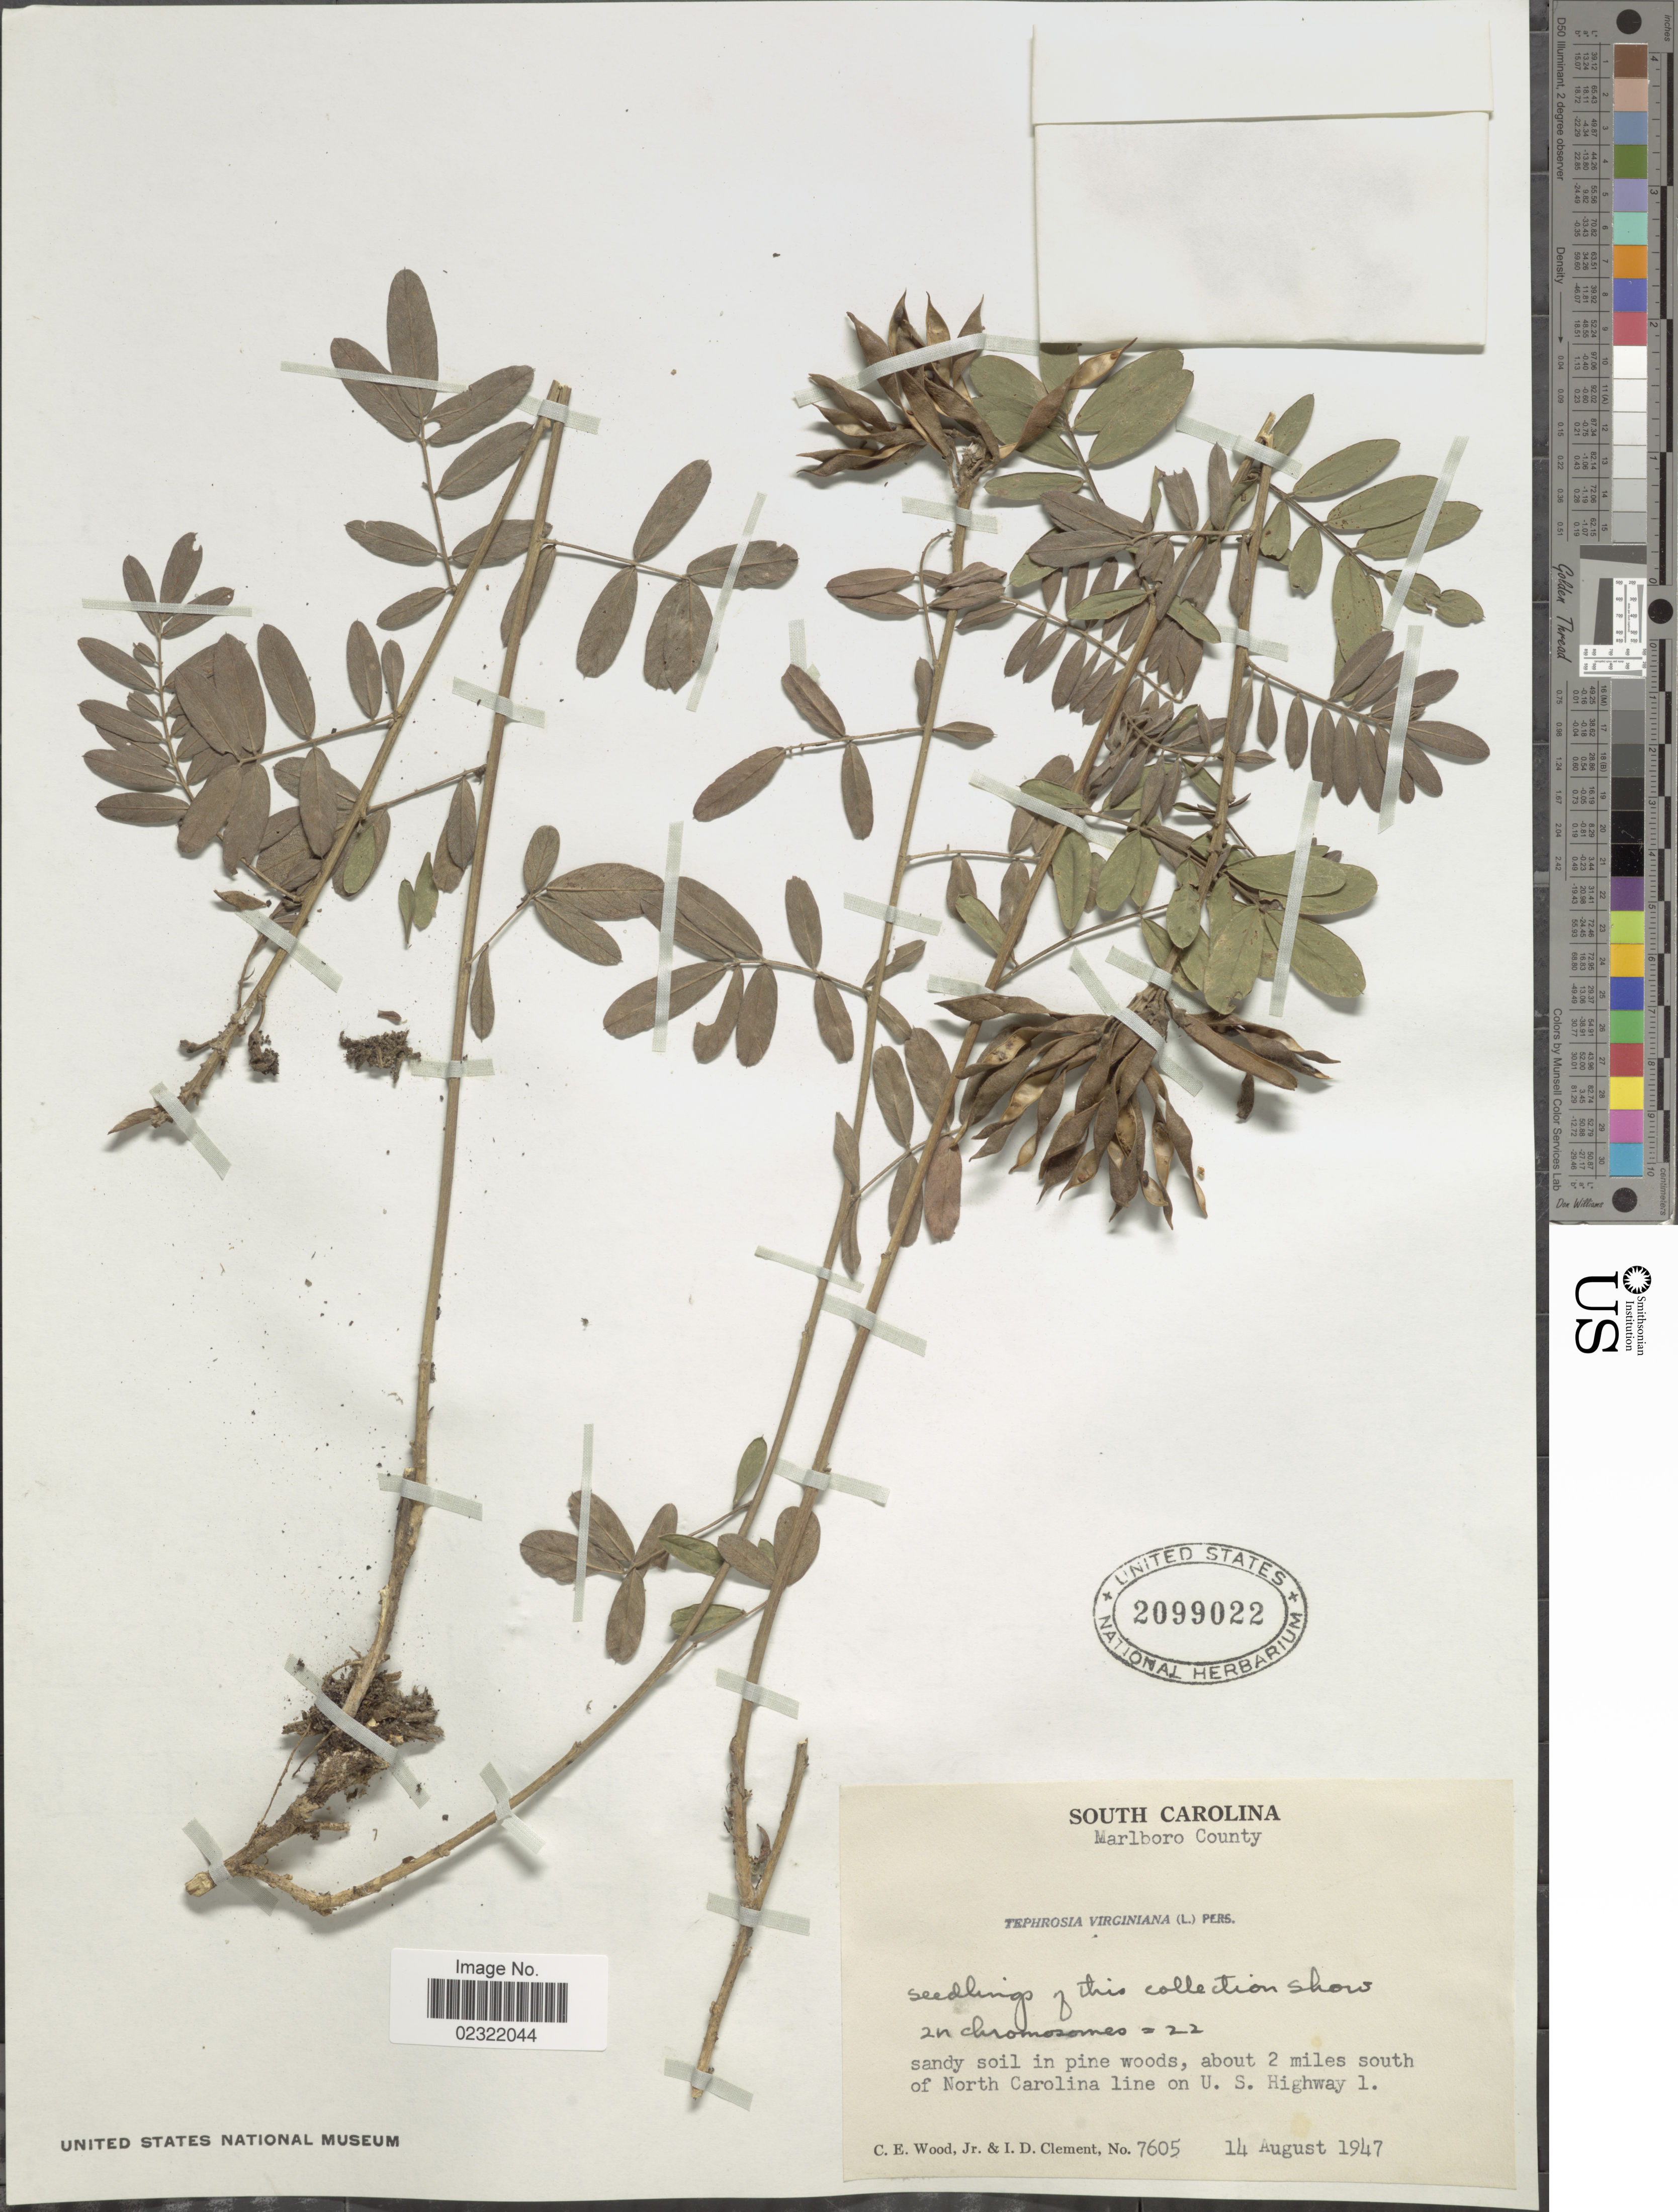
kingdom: Plantae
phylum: Tracheophyta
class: Magnoliopsida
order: Fabales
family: Fabaceae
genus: Tephrosia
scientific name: Tephrosia virginiana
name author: (L.) Pers.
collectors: C. Wood & I. Clement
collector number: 7605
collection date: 1947-08-14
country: United States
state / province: South Carolina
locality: Marlboro County, sandy soil in pine woods, about 2 miles south of North Carolina line on U.S. Highway 1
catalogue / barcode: US 2099022